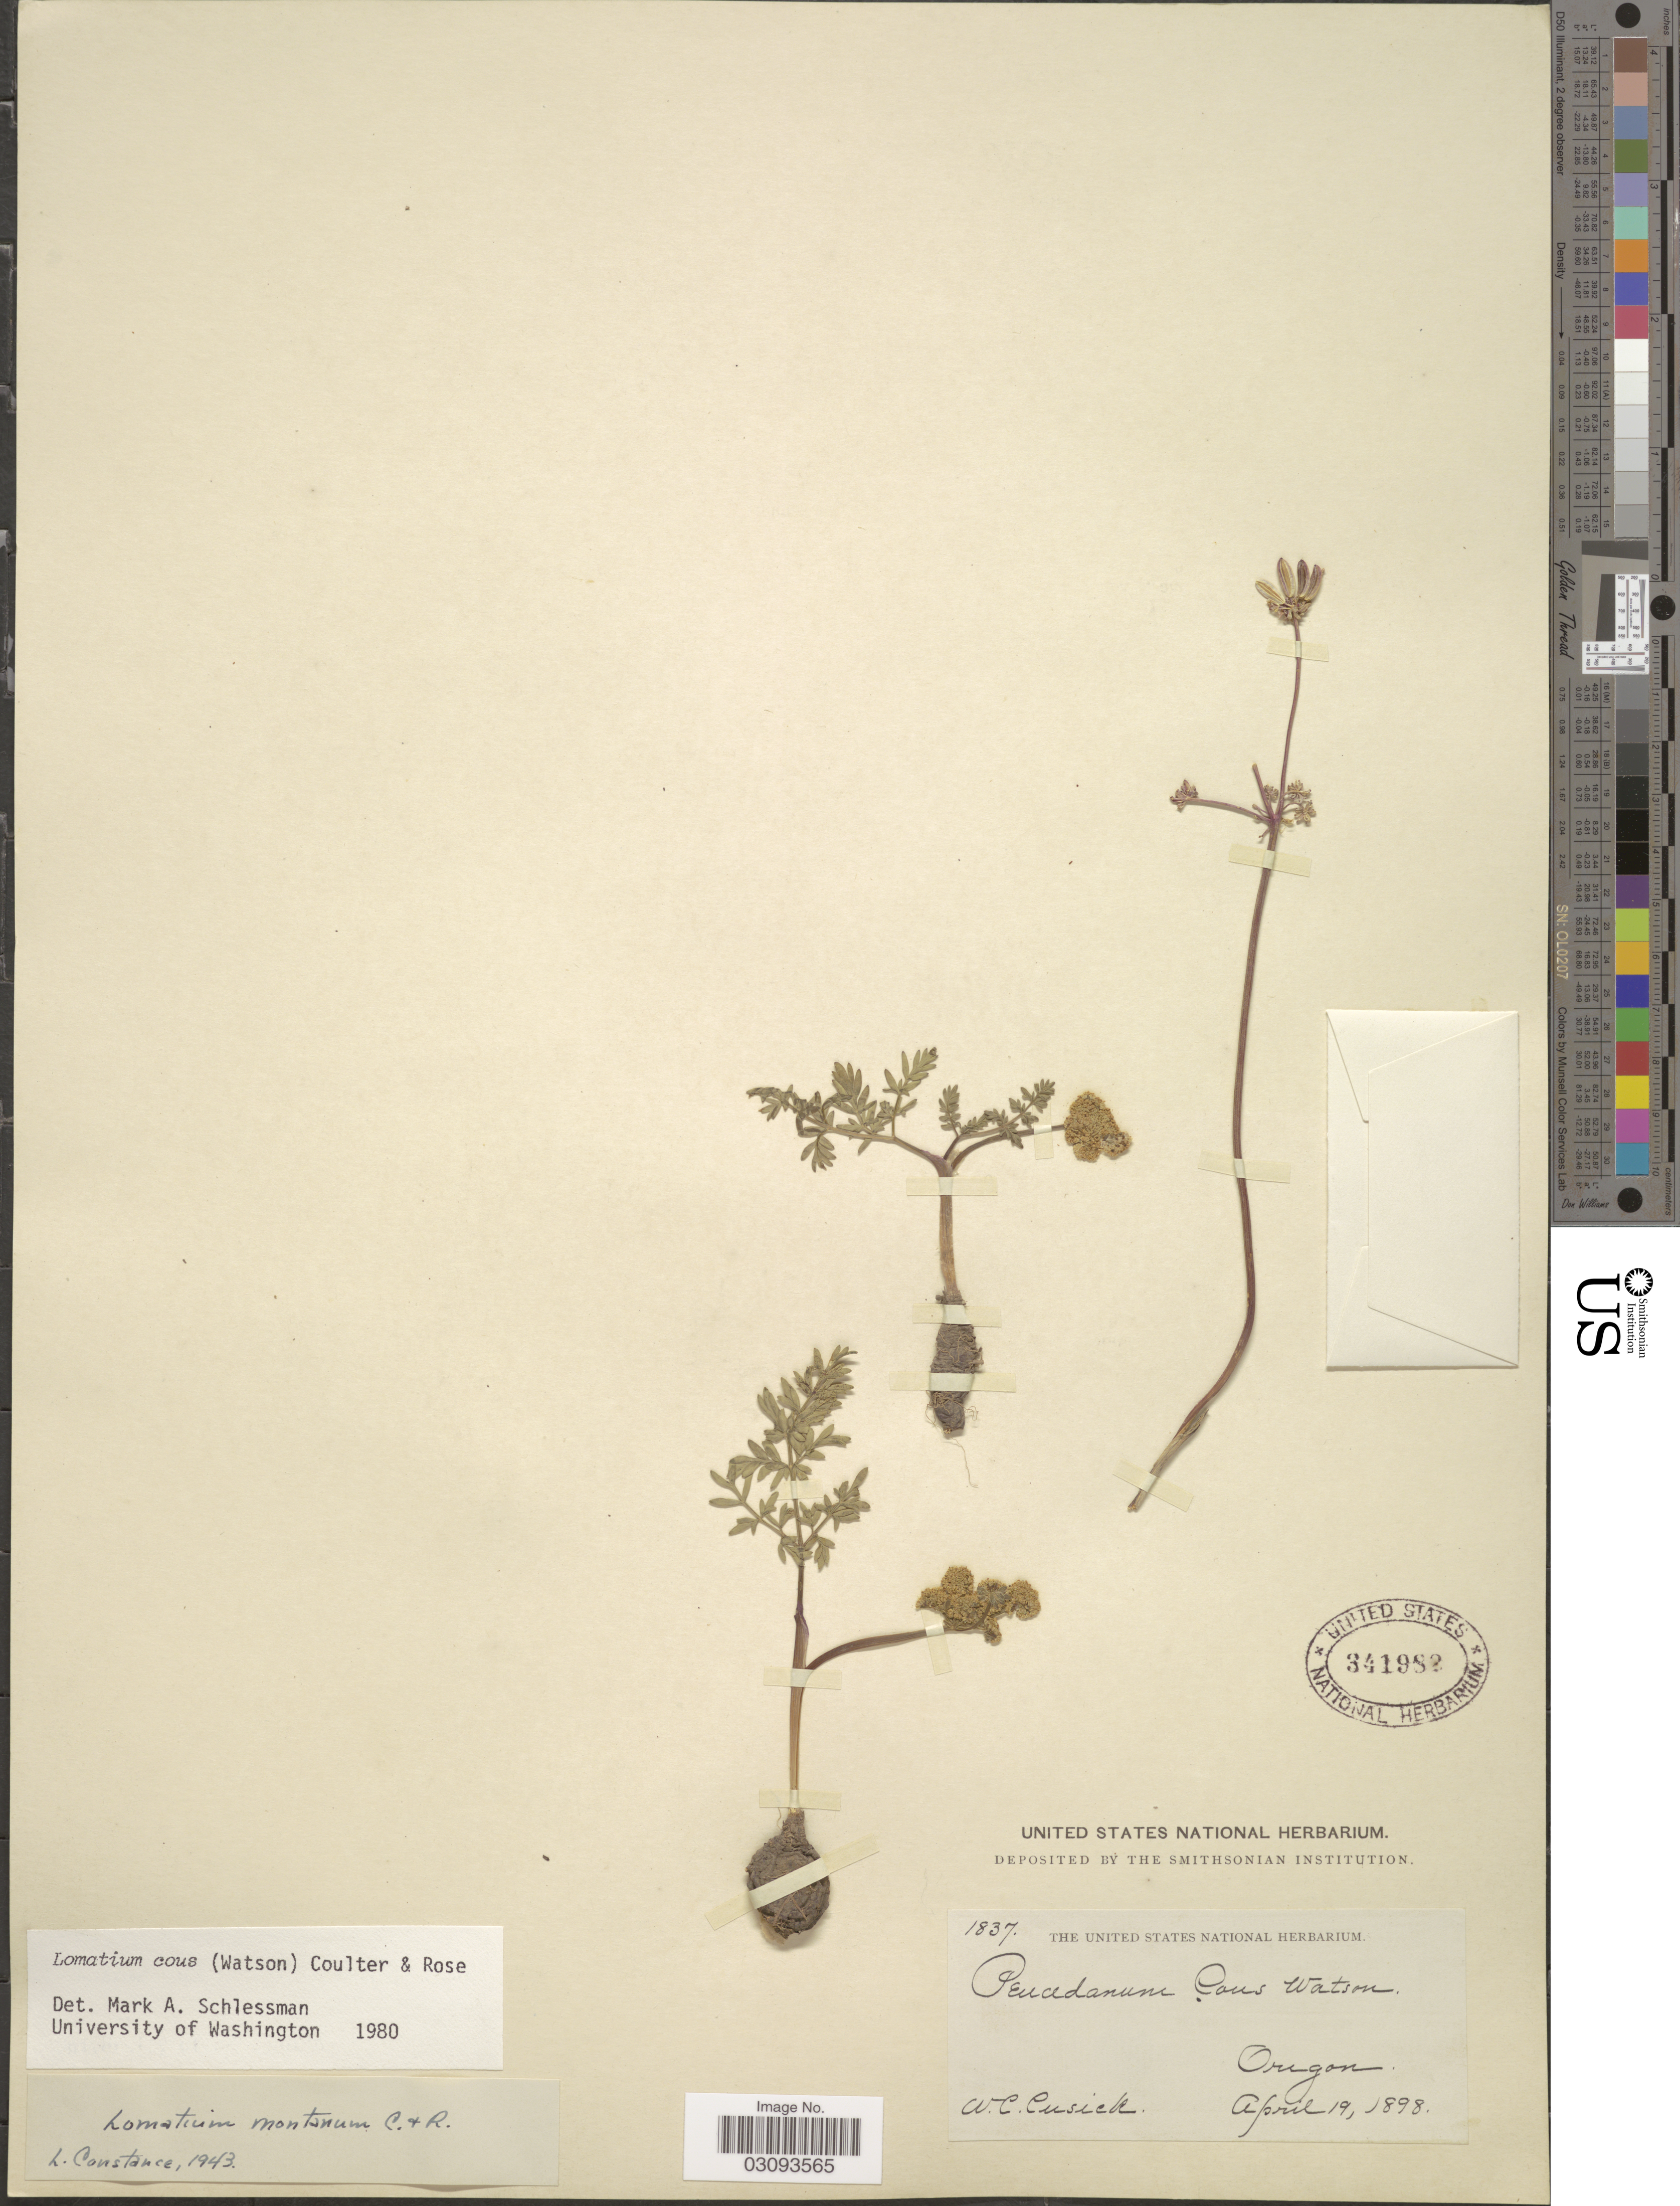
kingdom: Plantae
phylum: Tracheophyta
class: Magnoliopsida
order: Apiales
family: Apiaceae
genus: Lomatium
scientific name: Lomatium cous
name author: (S. Watson) J.M. Coult. & Rose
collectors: W. C. Cusick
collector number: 1837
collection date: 1898-04-19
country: United States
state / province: Oregon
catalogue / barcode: US 341982